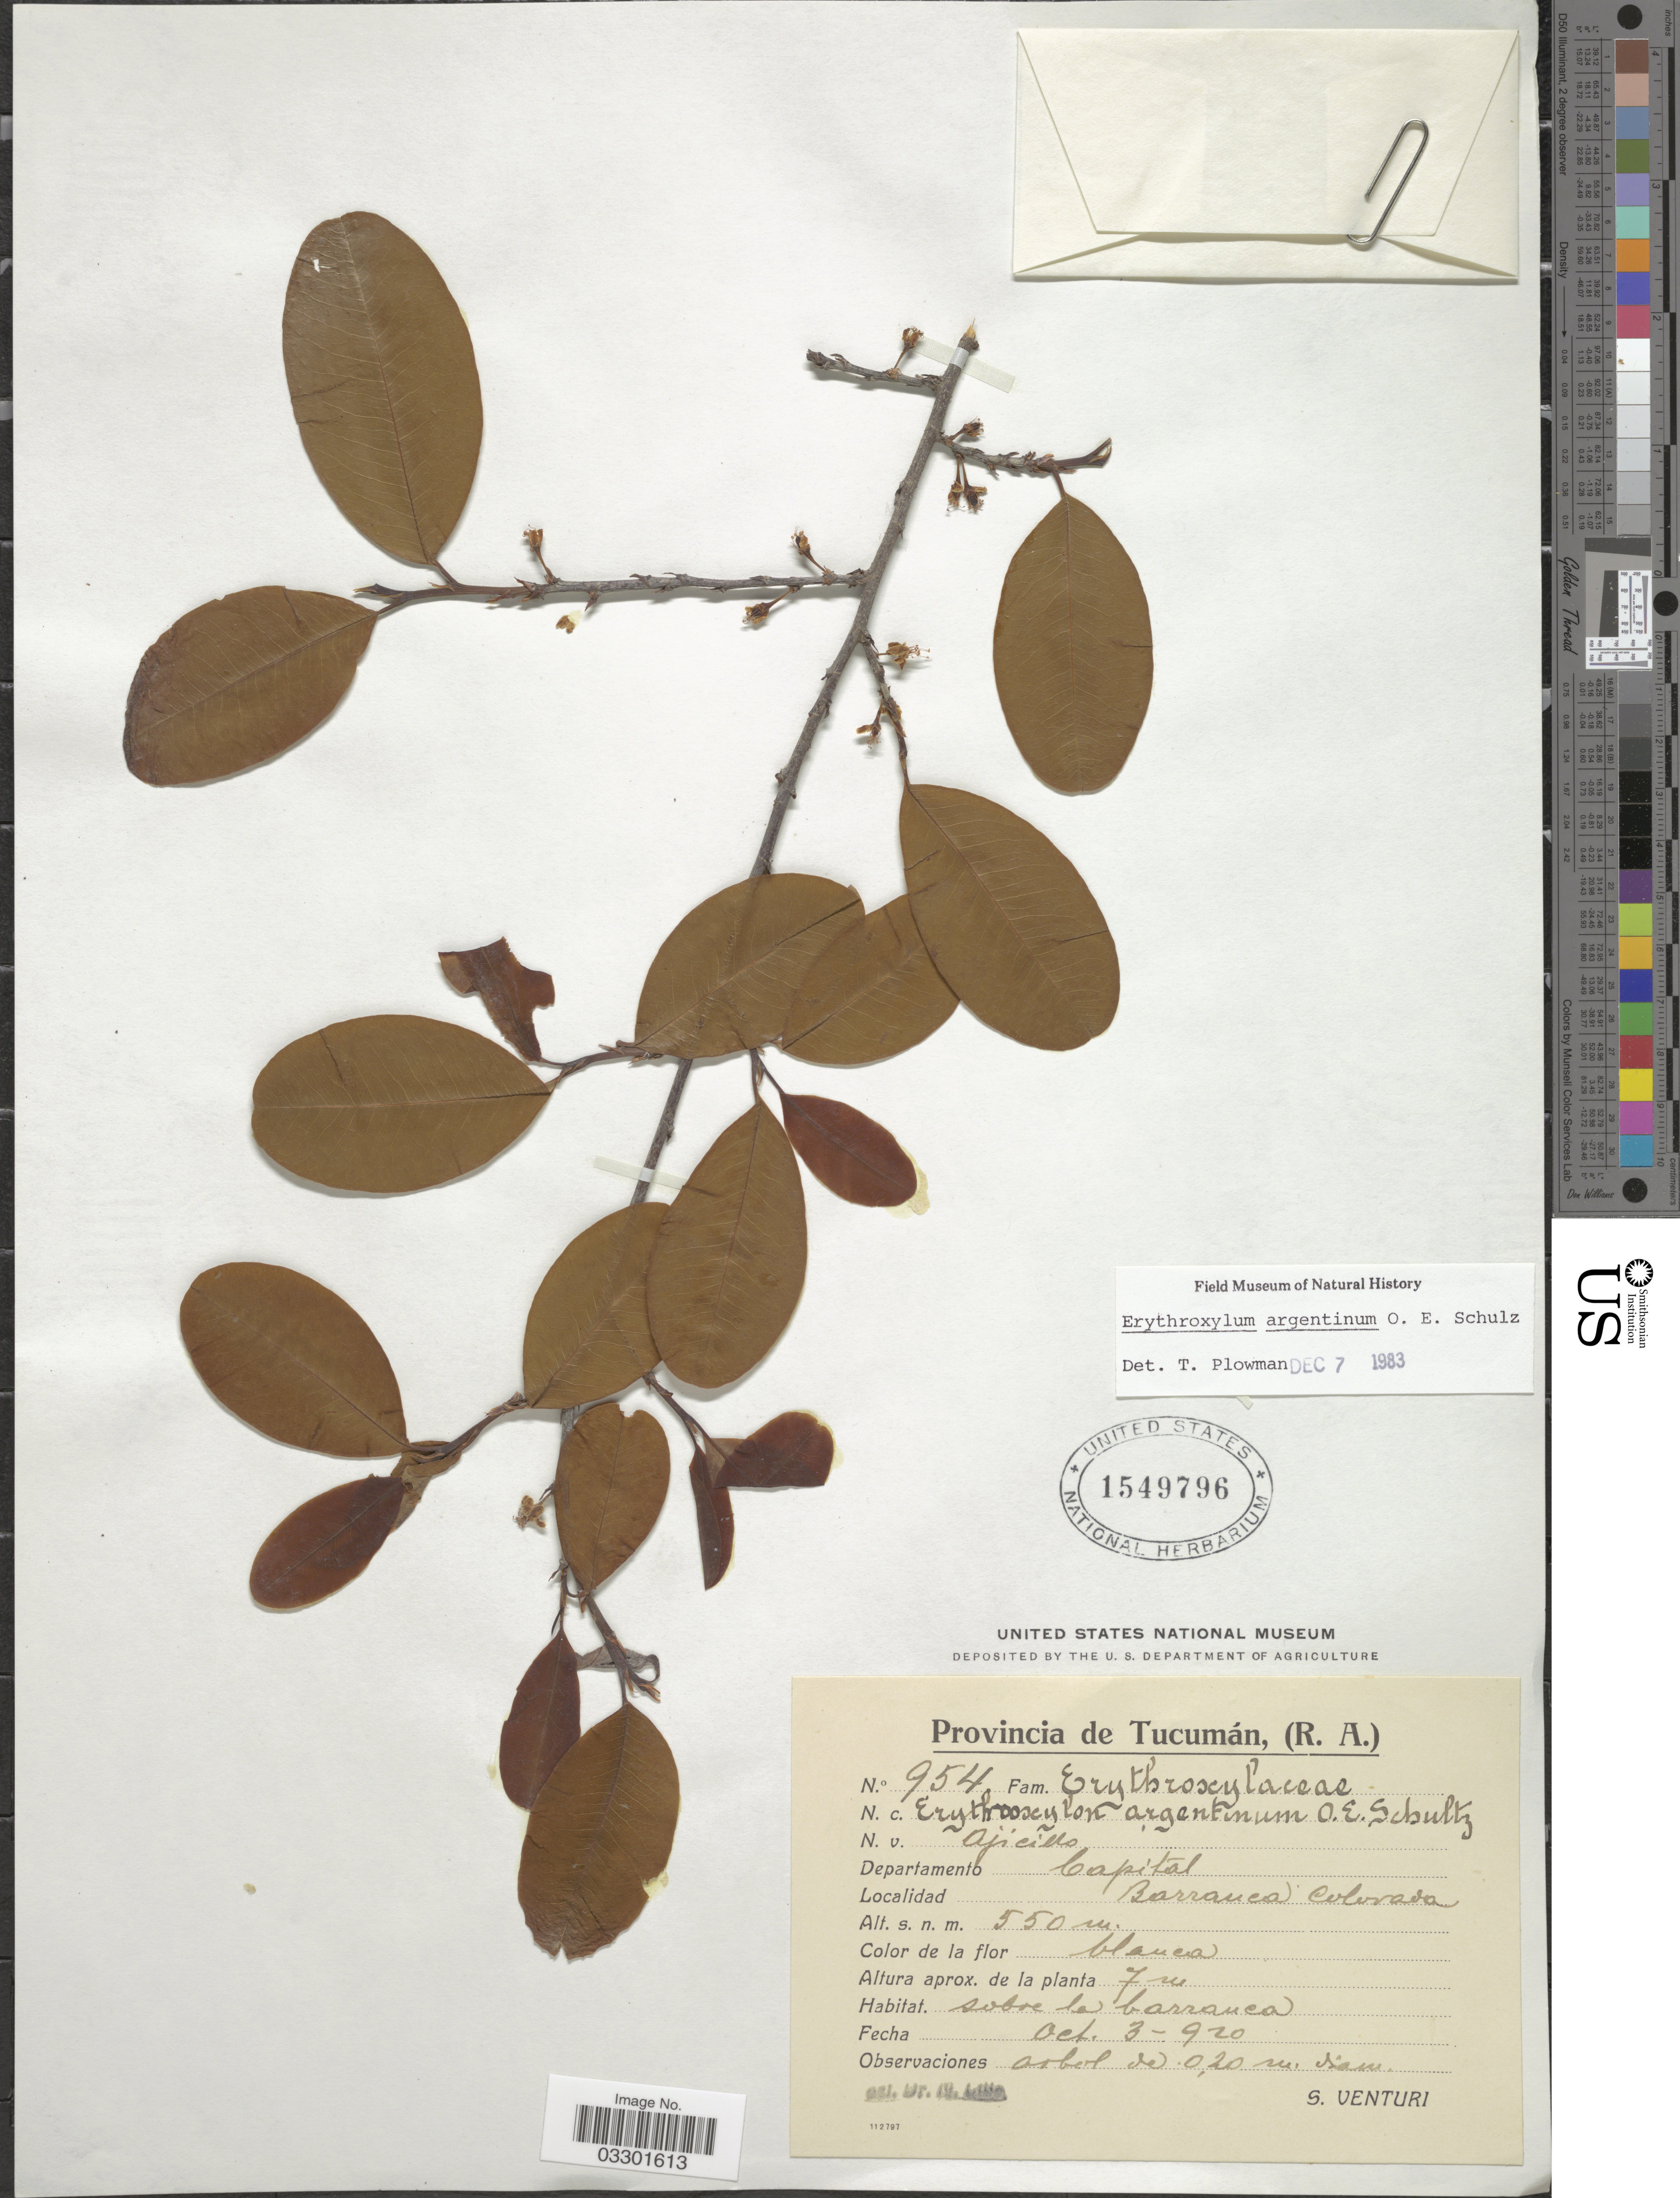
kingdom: Plantae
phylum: Tracheophyta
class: Magnoliopsida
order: Malpighiales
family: Erythroxylaceae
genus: Erythroxylum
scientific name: Erythroxylum argentinum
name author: O.E. Schulz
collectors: S. Venturi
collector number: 954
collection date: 1920-10-03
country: Argentina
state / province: Tucuman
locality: Departamento Capital. Barranca Colorada.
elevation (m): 550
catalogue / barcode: US 1549796